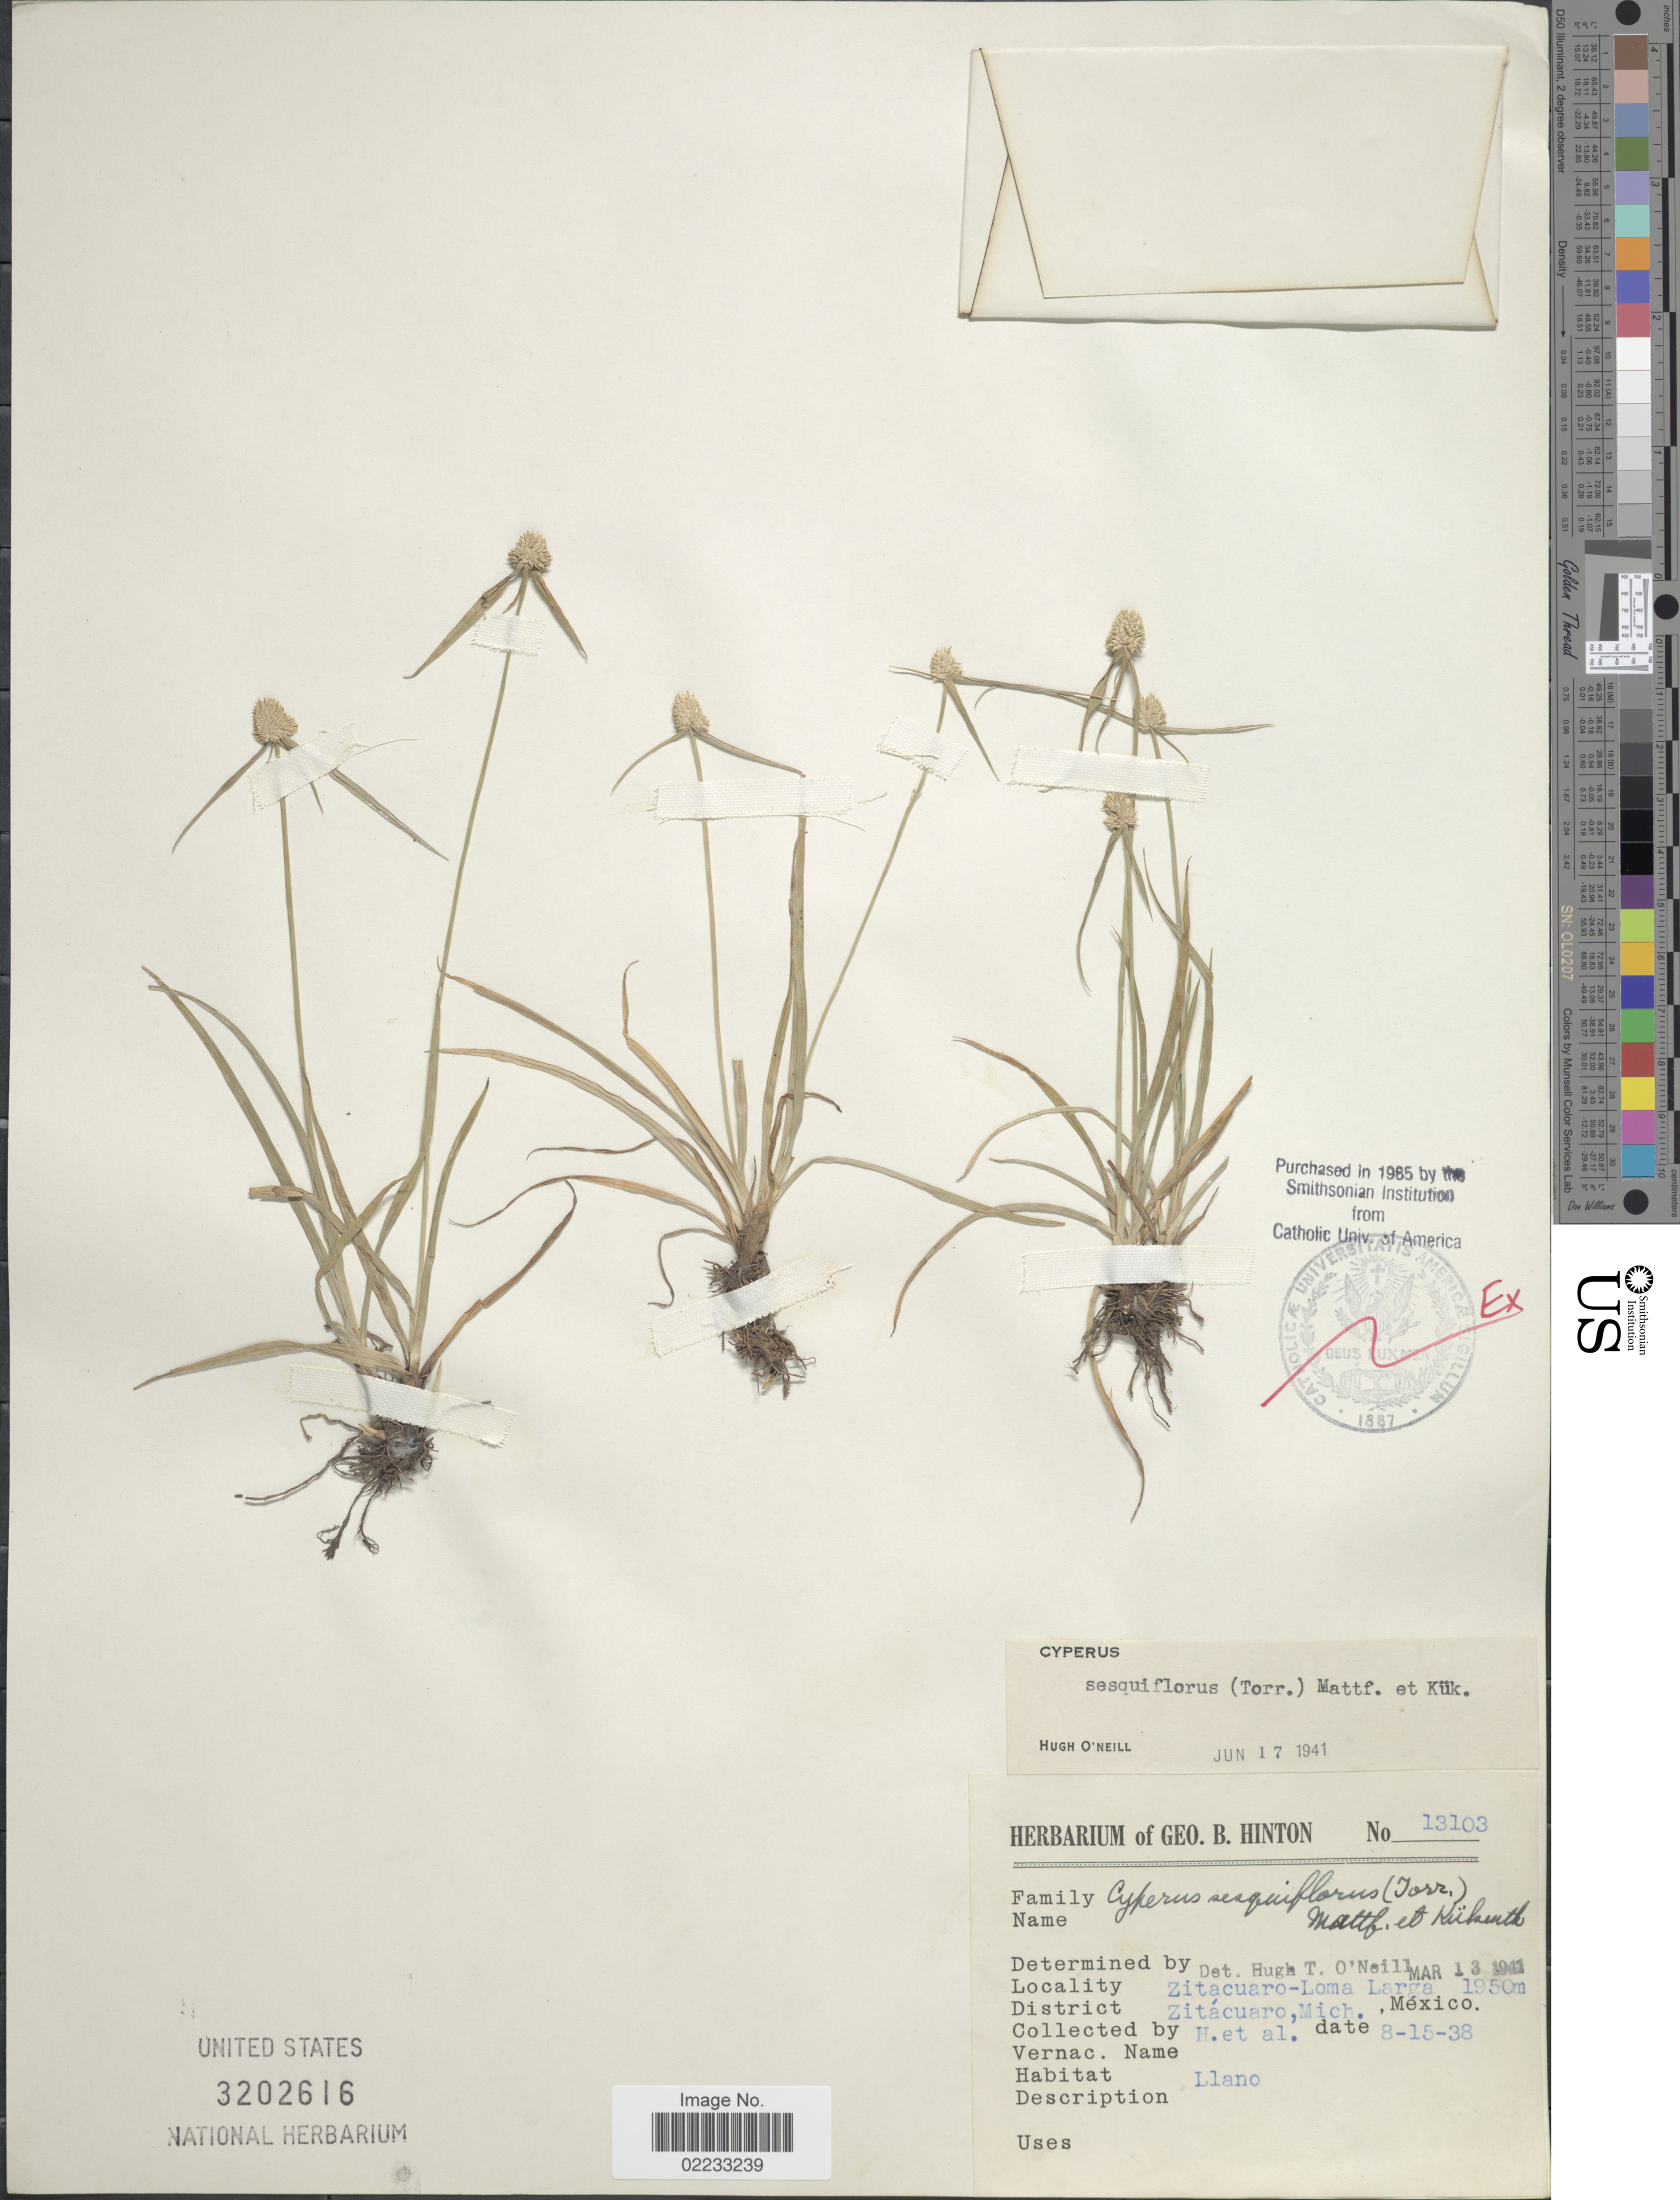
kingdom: Plantae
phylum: Tracheophyta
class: Liliopsida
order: Poales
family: Cyperaceae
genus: Cyperus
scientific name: Cyperus sesquiflorus subsp. sesquiflorus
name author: (Torr.) Mattf. & Kük.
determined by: Strong, M. T., (US), Smithsonian Institution - National Museum of Natural History (UNITED STATES)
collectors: G. B. Hinton & et al.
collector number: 13103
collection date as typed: Transcribed d/m/y: 15/8/38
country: Mexico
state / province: Michoacán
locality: Zitacuaro-Loma Larga, District Zitacuaro.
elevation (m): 1950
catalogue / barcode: US 3202616